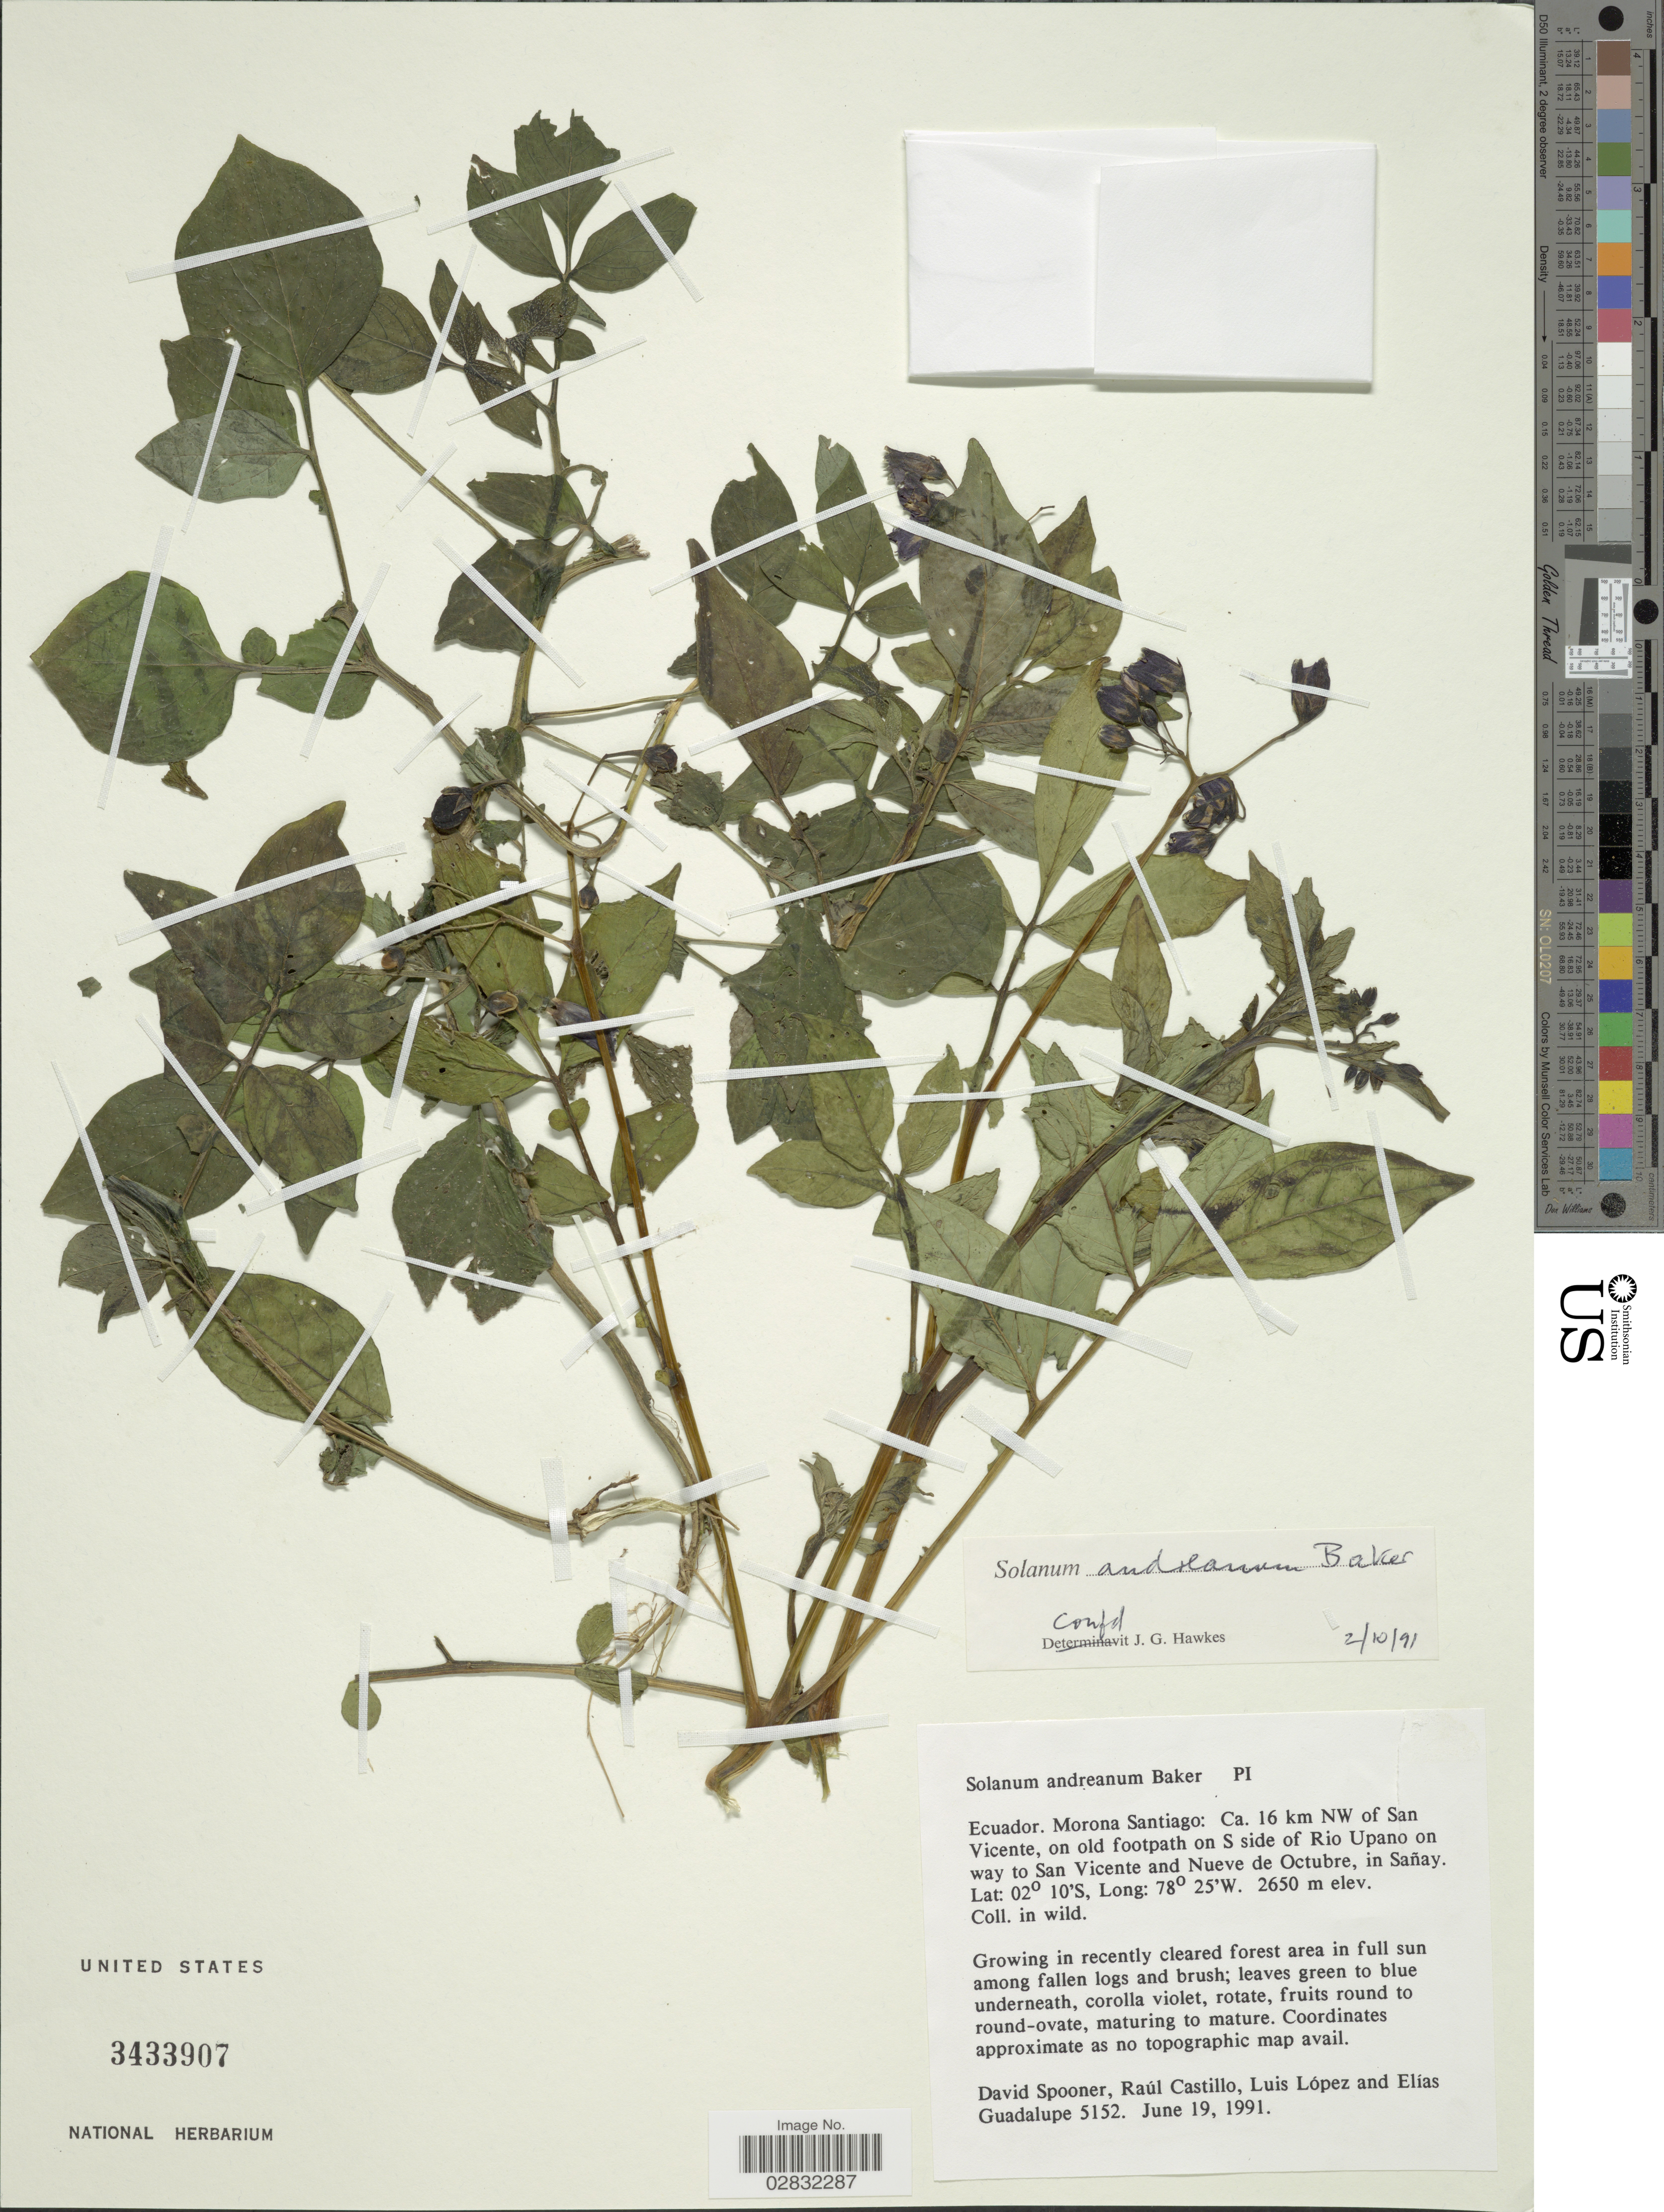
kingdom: Plantae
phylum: Tracheophyta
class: Magnoliopsida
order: Solanales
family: Solanaceae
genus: Solanum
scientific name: Solanum andreanum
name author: Baker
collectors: D. Spooner, R. Castillo, L. López & E. Guadalupe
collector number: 5152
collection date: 1991-06-19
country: Ecuador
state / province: Morona-Santiago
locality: Morona Santiago: Ca. 16 km NW of San Vicente, on old footpath on S side of Rio Upano on way to San Vicente and Nueve de Octubre, in Sañay.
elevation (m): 2650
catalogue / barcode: US 3433907